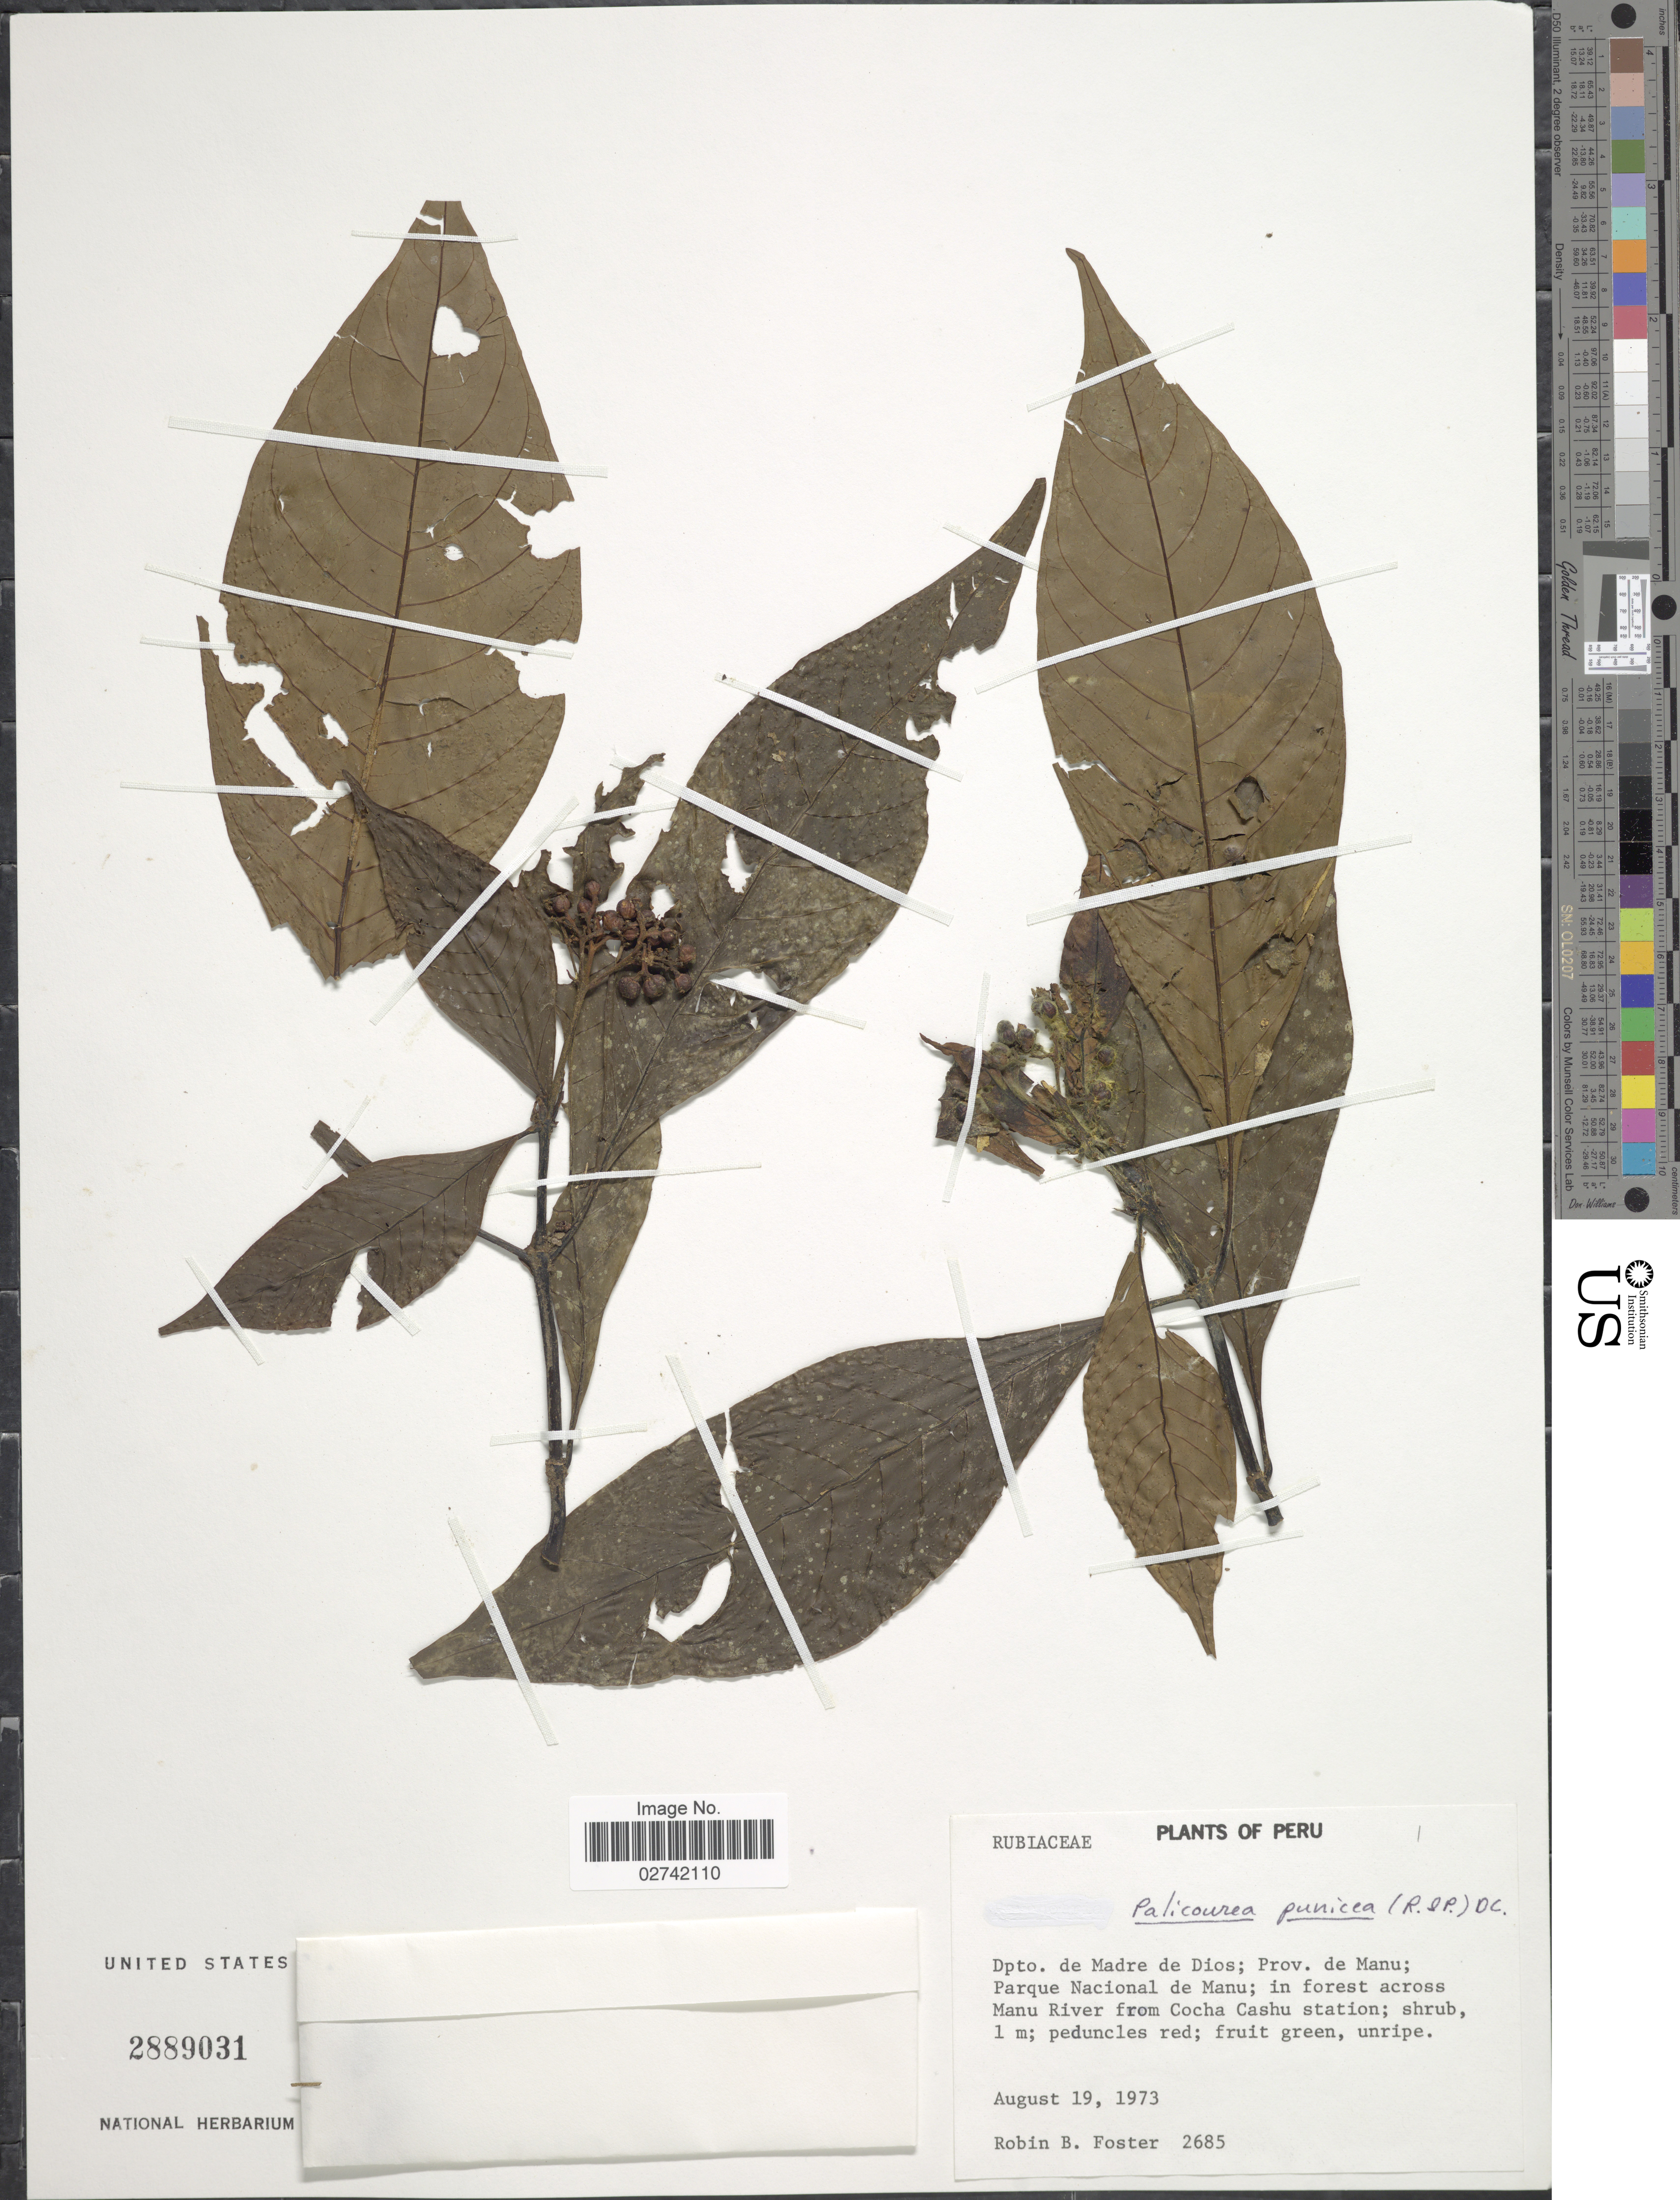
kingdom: Plantae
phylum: Tracheophyta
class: Magnoliopsida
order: Gentianales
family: Rubiaceae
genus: Palicourea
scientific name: Palicourea punicea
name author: (Ruiz & Pav.) DC.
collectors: R. B. Foster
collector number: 2685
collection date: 1973-08-19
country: Peru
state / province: Madre de Dios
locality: Prov. de Manu; Parque Nacional de Manu; in forest across Manu River from Cocha Cashu station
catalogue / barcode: US 2889031